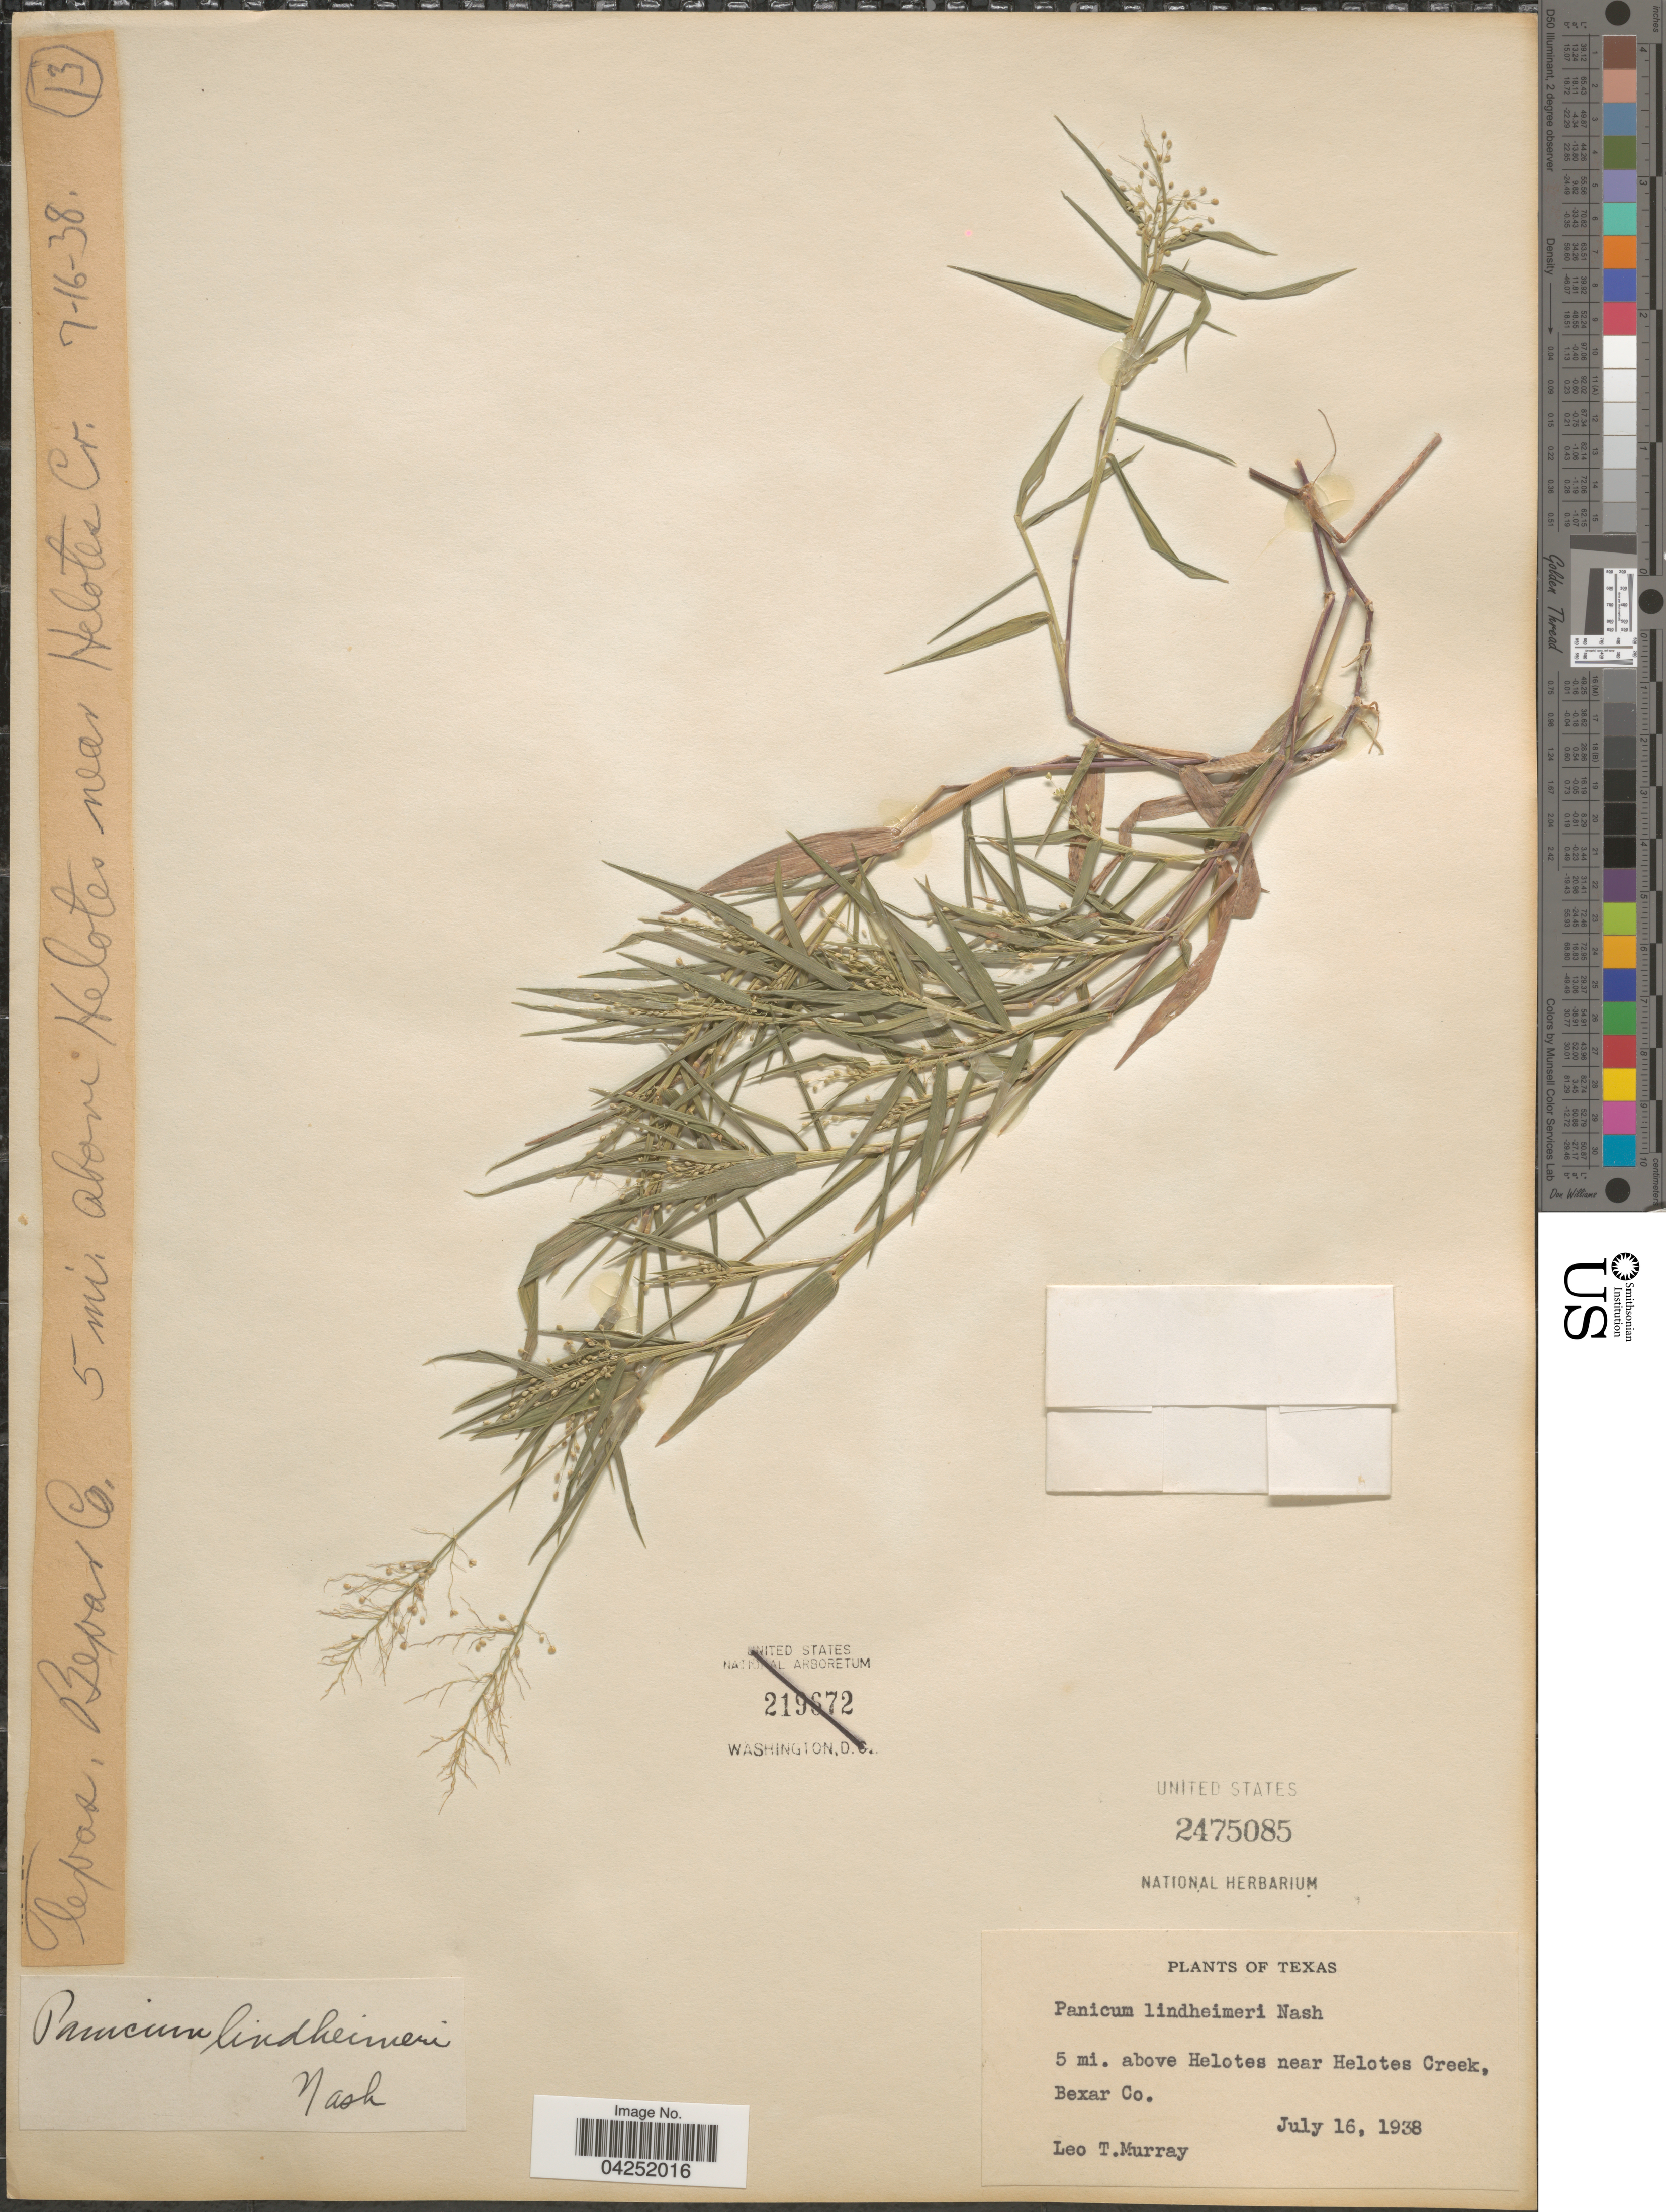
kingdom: Plantae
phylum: Tracheophyta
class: Liliopsida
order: Poales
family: Poaceae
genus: Dichanthelium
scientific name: Dichanthelium acuminatum var. lindheimeri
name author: (Nash) Gould & C.A. Clark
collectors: L. T. Murray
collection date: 1938-07-16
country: United States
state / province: Texas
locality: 5 mi. above Helotes near Helotes Creek, Bexar Co.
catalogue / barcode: US 2475085